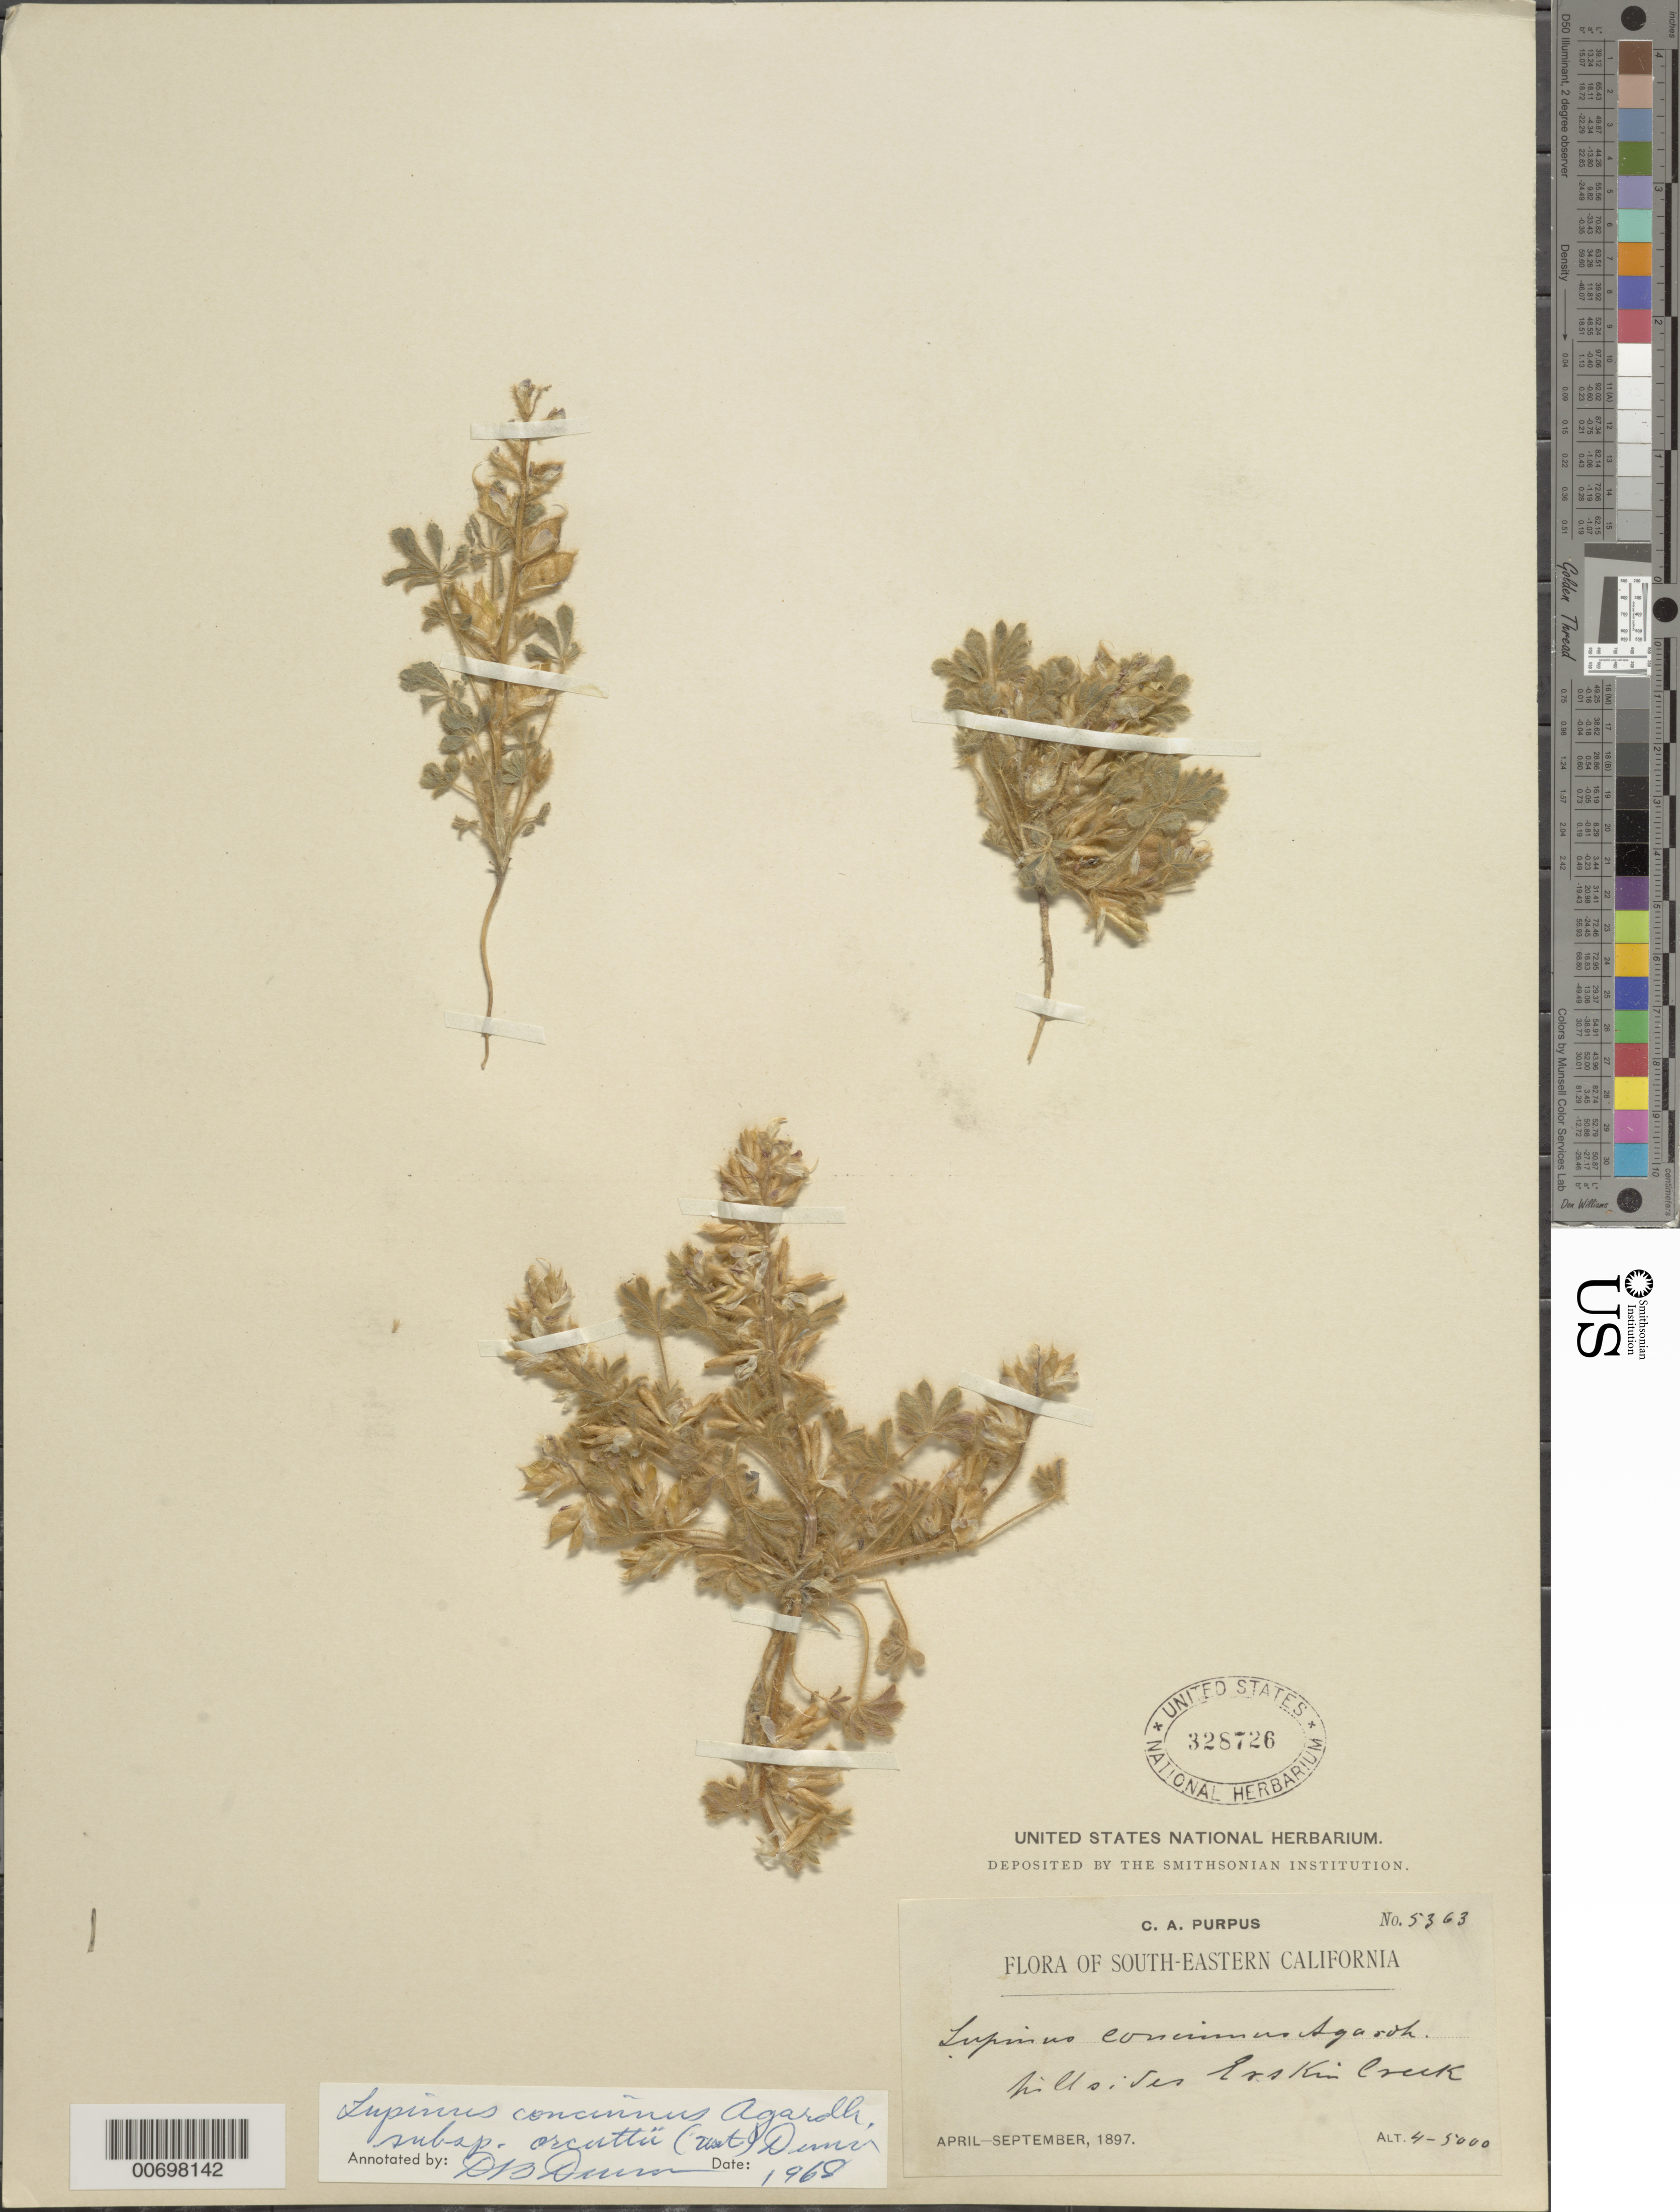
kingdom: Plantae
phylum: Tracheophyta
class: Magnoliopsida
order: Fabales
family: Fabaceae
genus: Lupinus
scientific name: Lupinus concinnus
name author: J. Agardh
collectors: C. A. Purpus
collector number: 5363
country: United States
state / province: California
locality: Hillsides Erskin Creek.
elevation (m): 1219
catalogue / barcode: US 328726